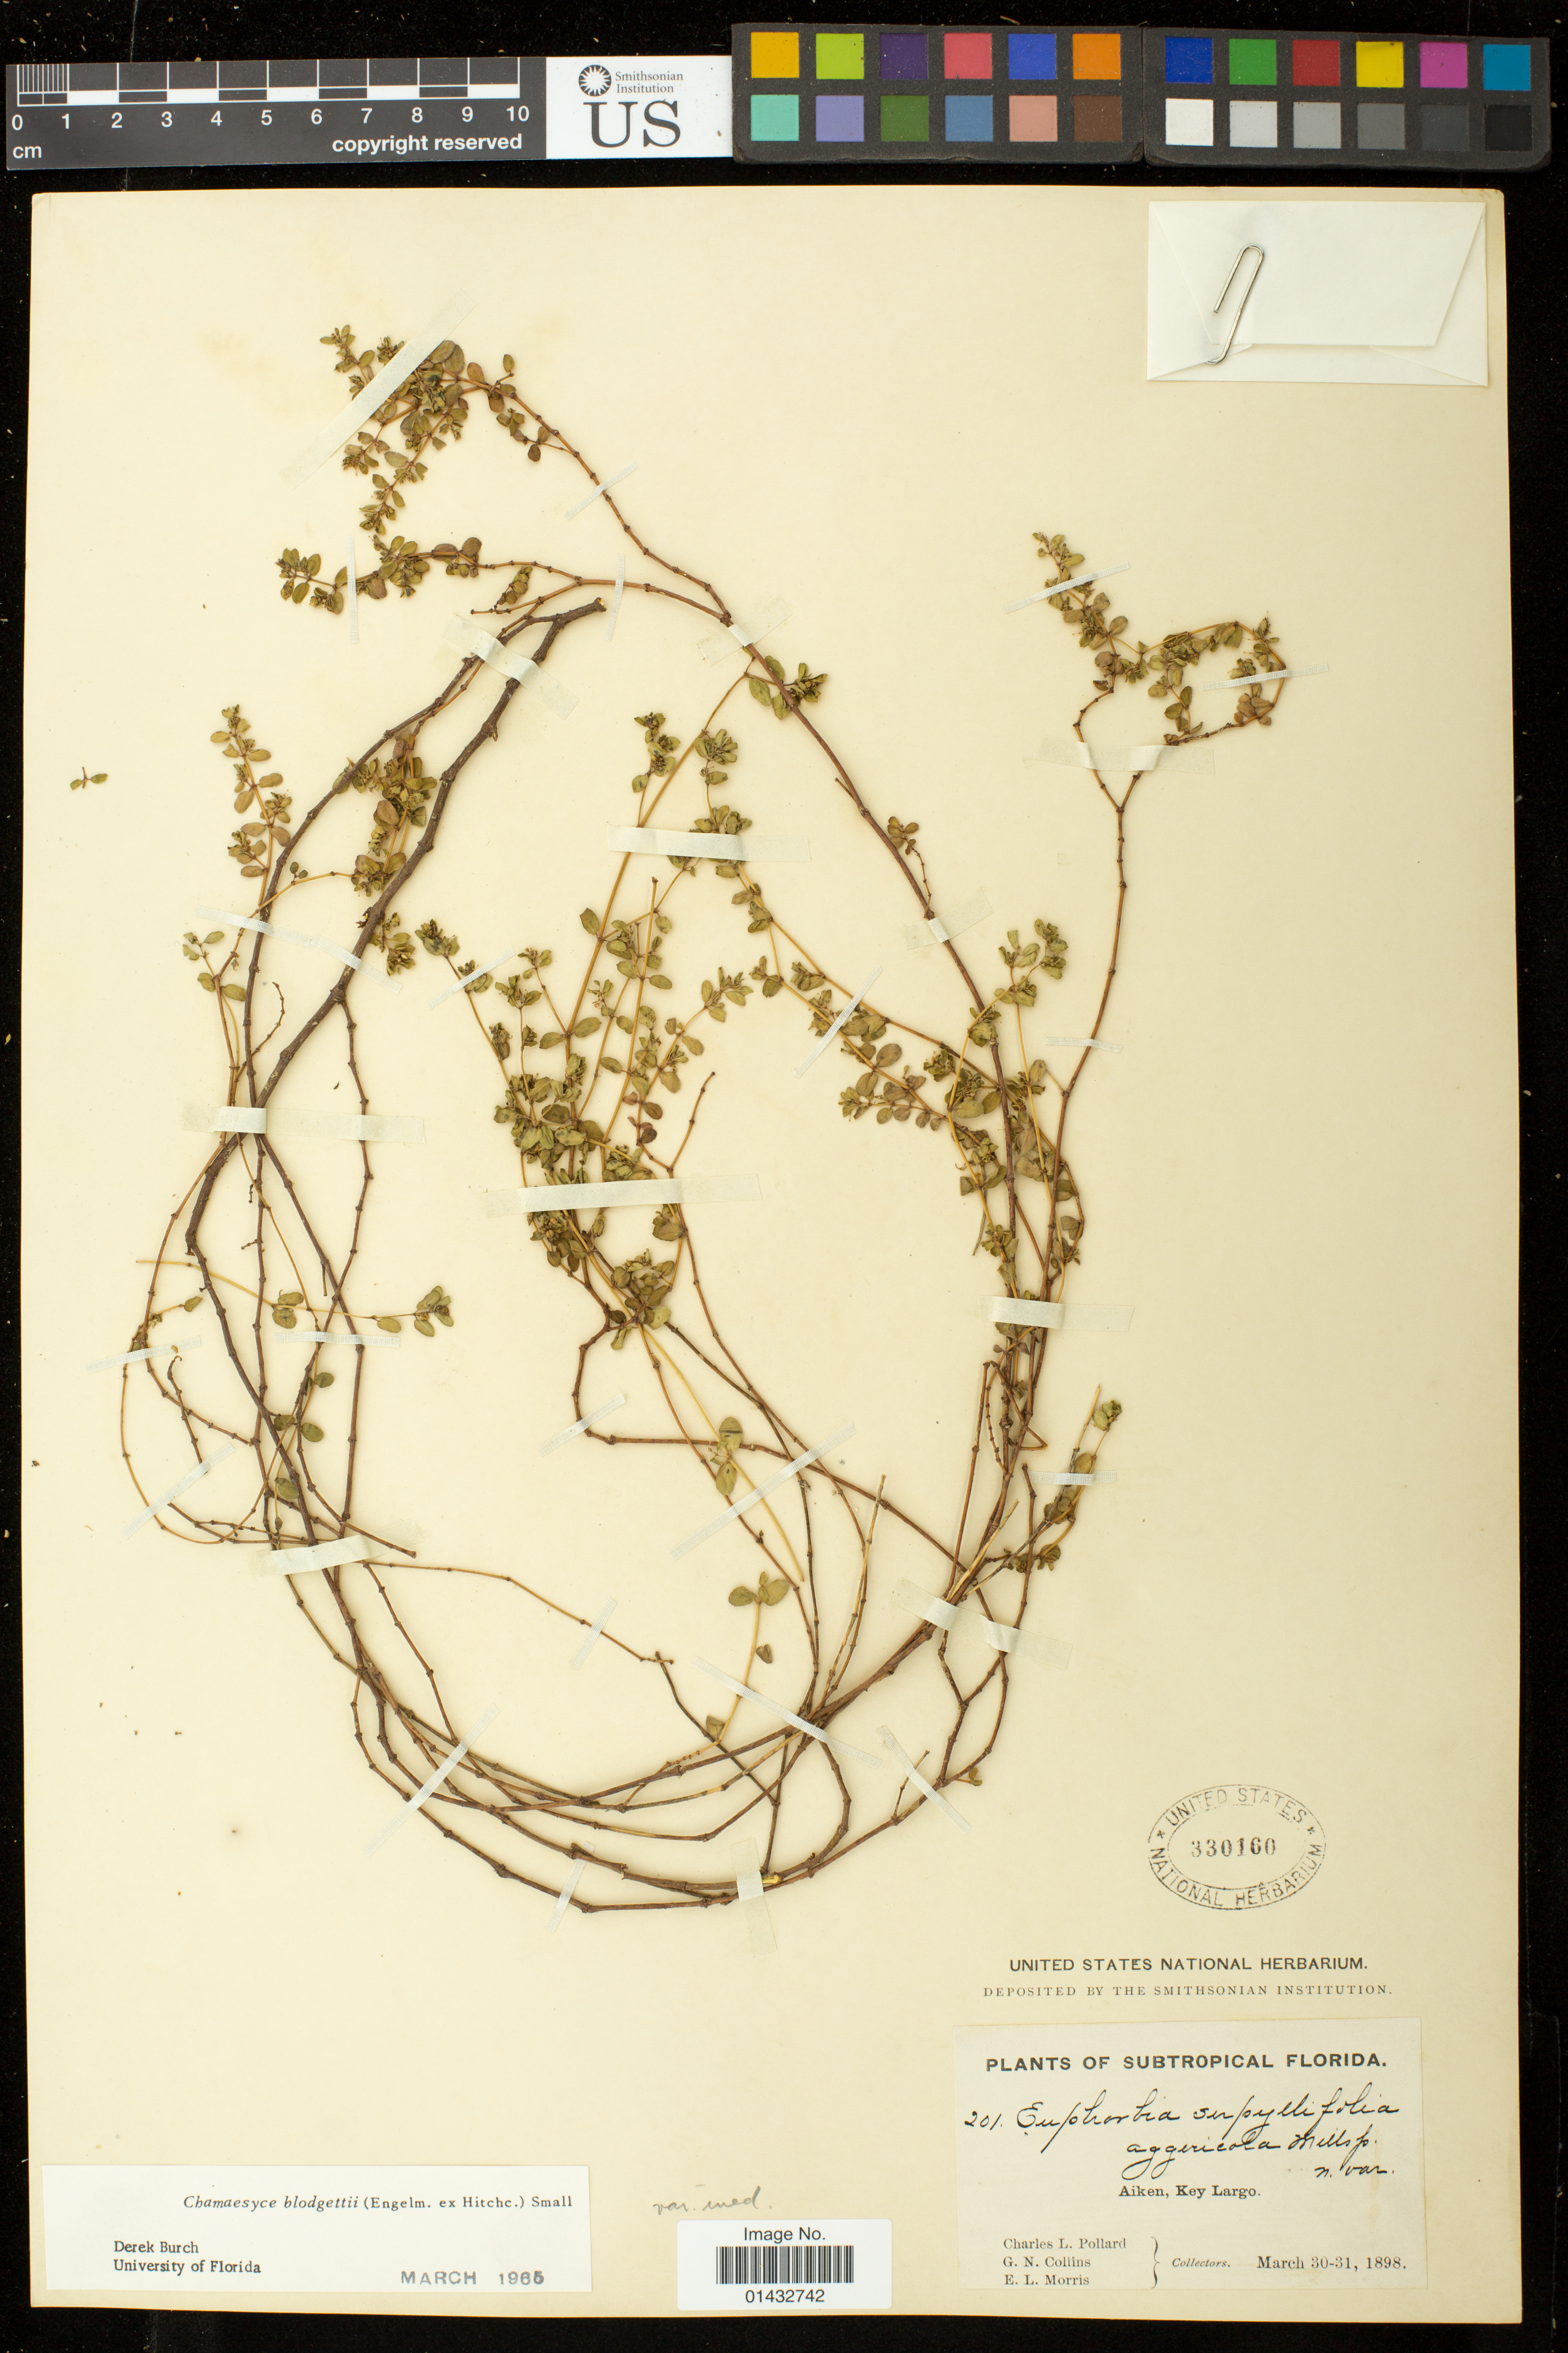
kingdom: Plantae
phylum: Tracheophyta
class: Magnoliopsida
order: Malpighiales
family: Euphorbiaceae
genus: Euphorbia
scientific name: Euphorbia blodgettii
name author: Engelm. ex Hitchc.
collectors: C. L. Pollard, G. Collins & E. L. Morris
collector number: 201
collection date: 1898-03-30/1898-03-31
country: United States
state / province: Florida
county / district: Monroe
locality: Aiken, Key Largo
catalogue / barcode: US 330160